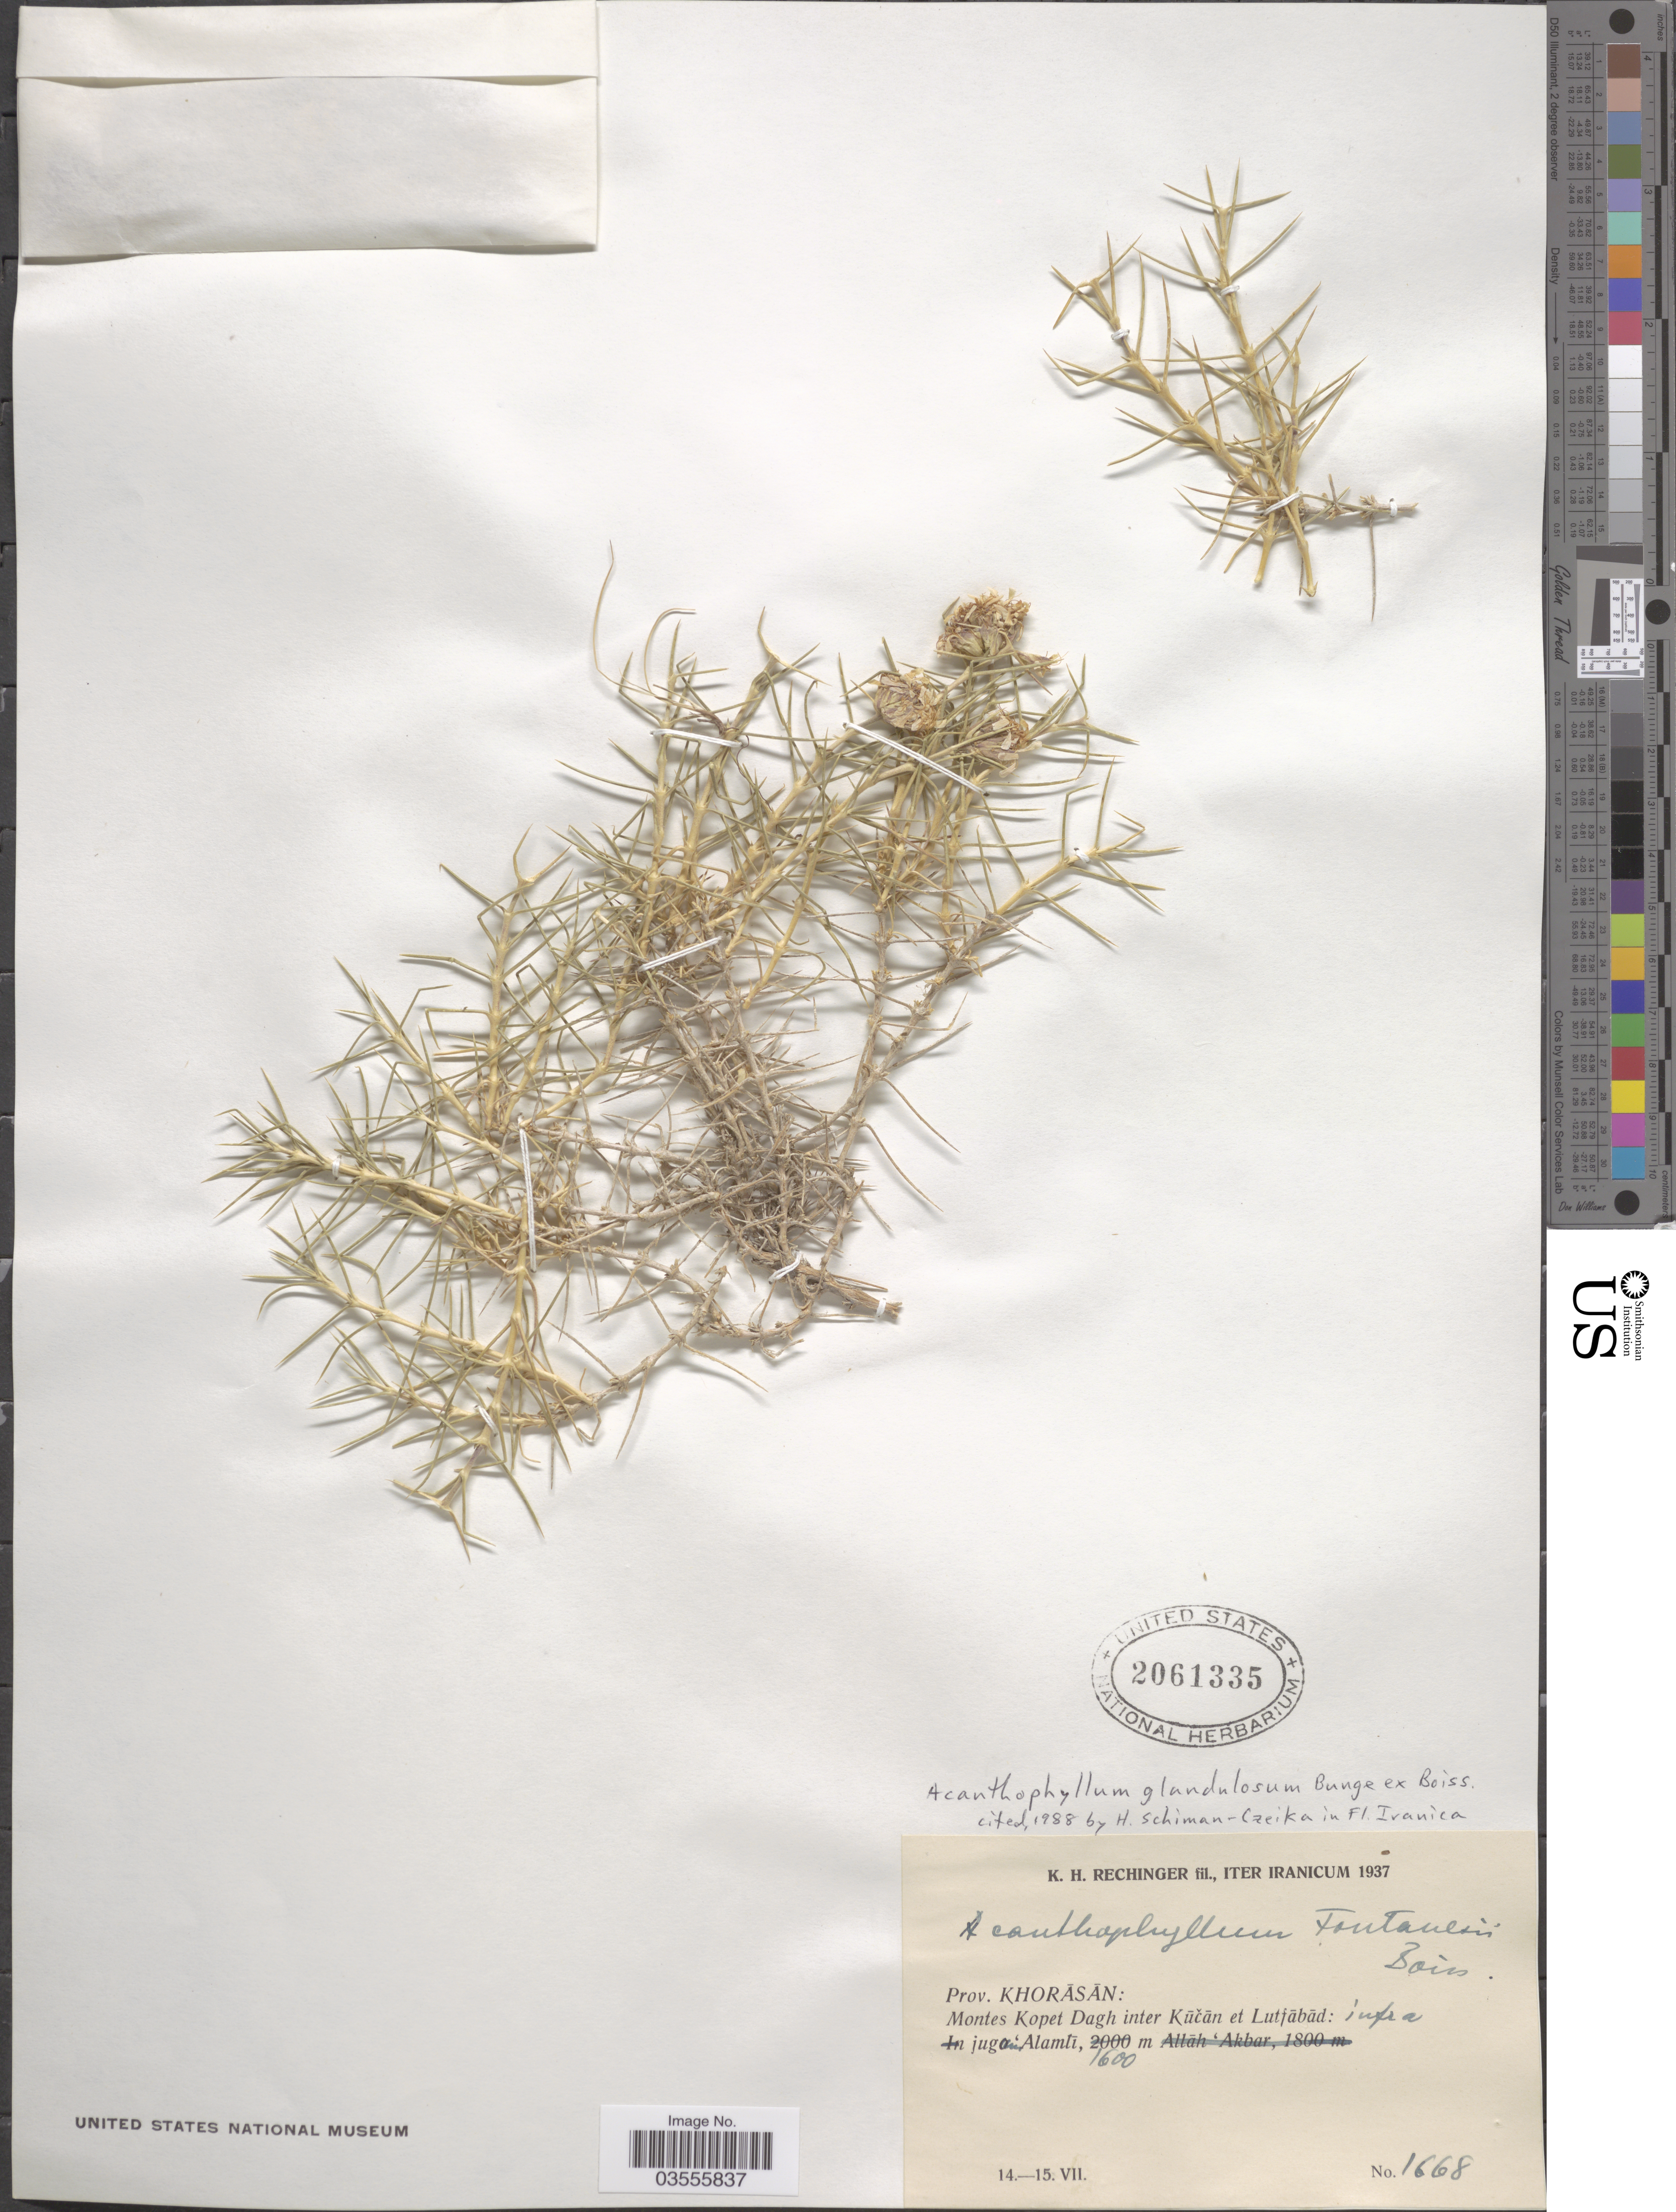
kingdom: Plantae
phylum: Tracheophyta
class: Magnoliopsida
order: Caryophyllales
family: Caryophyllaceae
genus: Acanthophyllum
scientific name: Acanthophyllum glandulosum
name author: Bunge ex Boiss.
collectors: K. H. Rechinger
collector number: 1668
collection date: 1937-07-14/1937-07-15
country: Iran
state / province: Khorasan [obsolete]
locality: Iter Iranicum. Montes Kopet Dagh inter Kūčān et Lutfābād: infra [interpreted]. Jugain [interpreted] Almlī.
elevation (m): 1600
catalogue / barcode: US 2061335